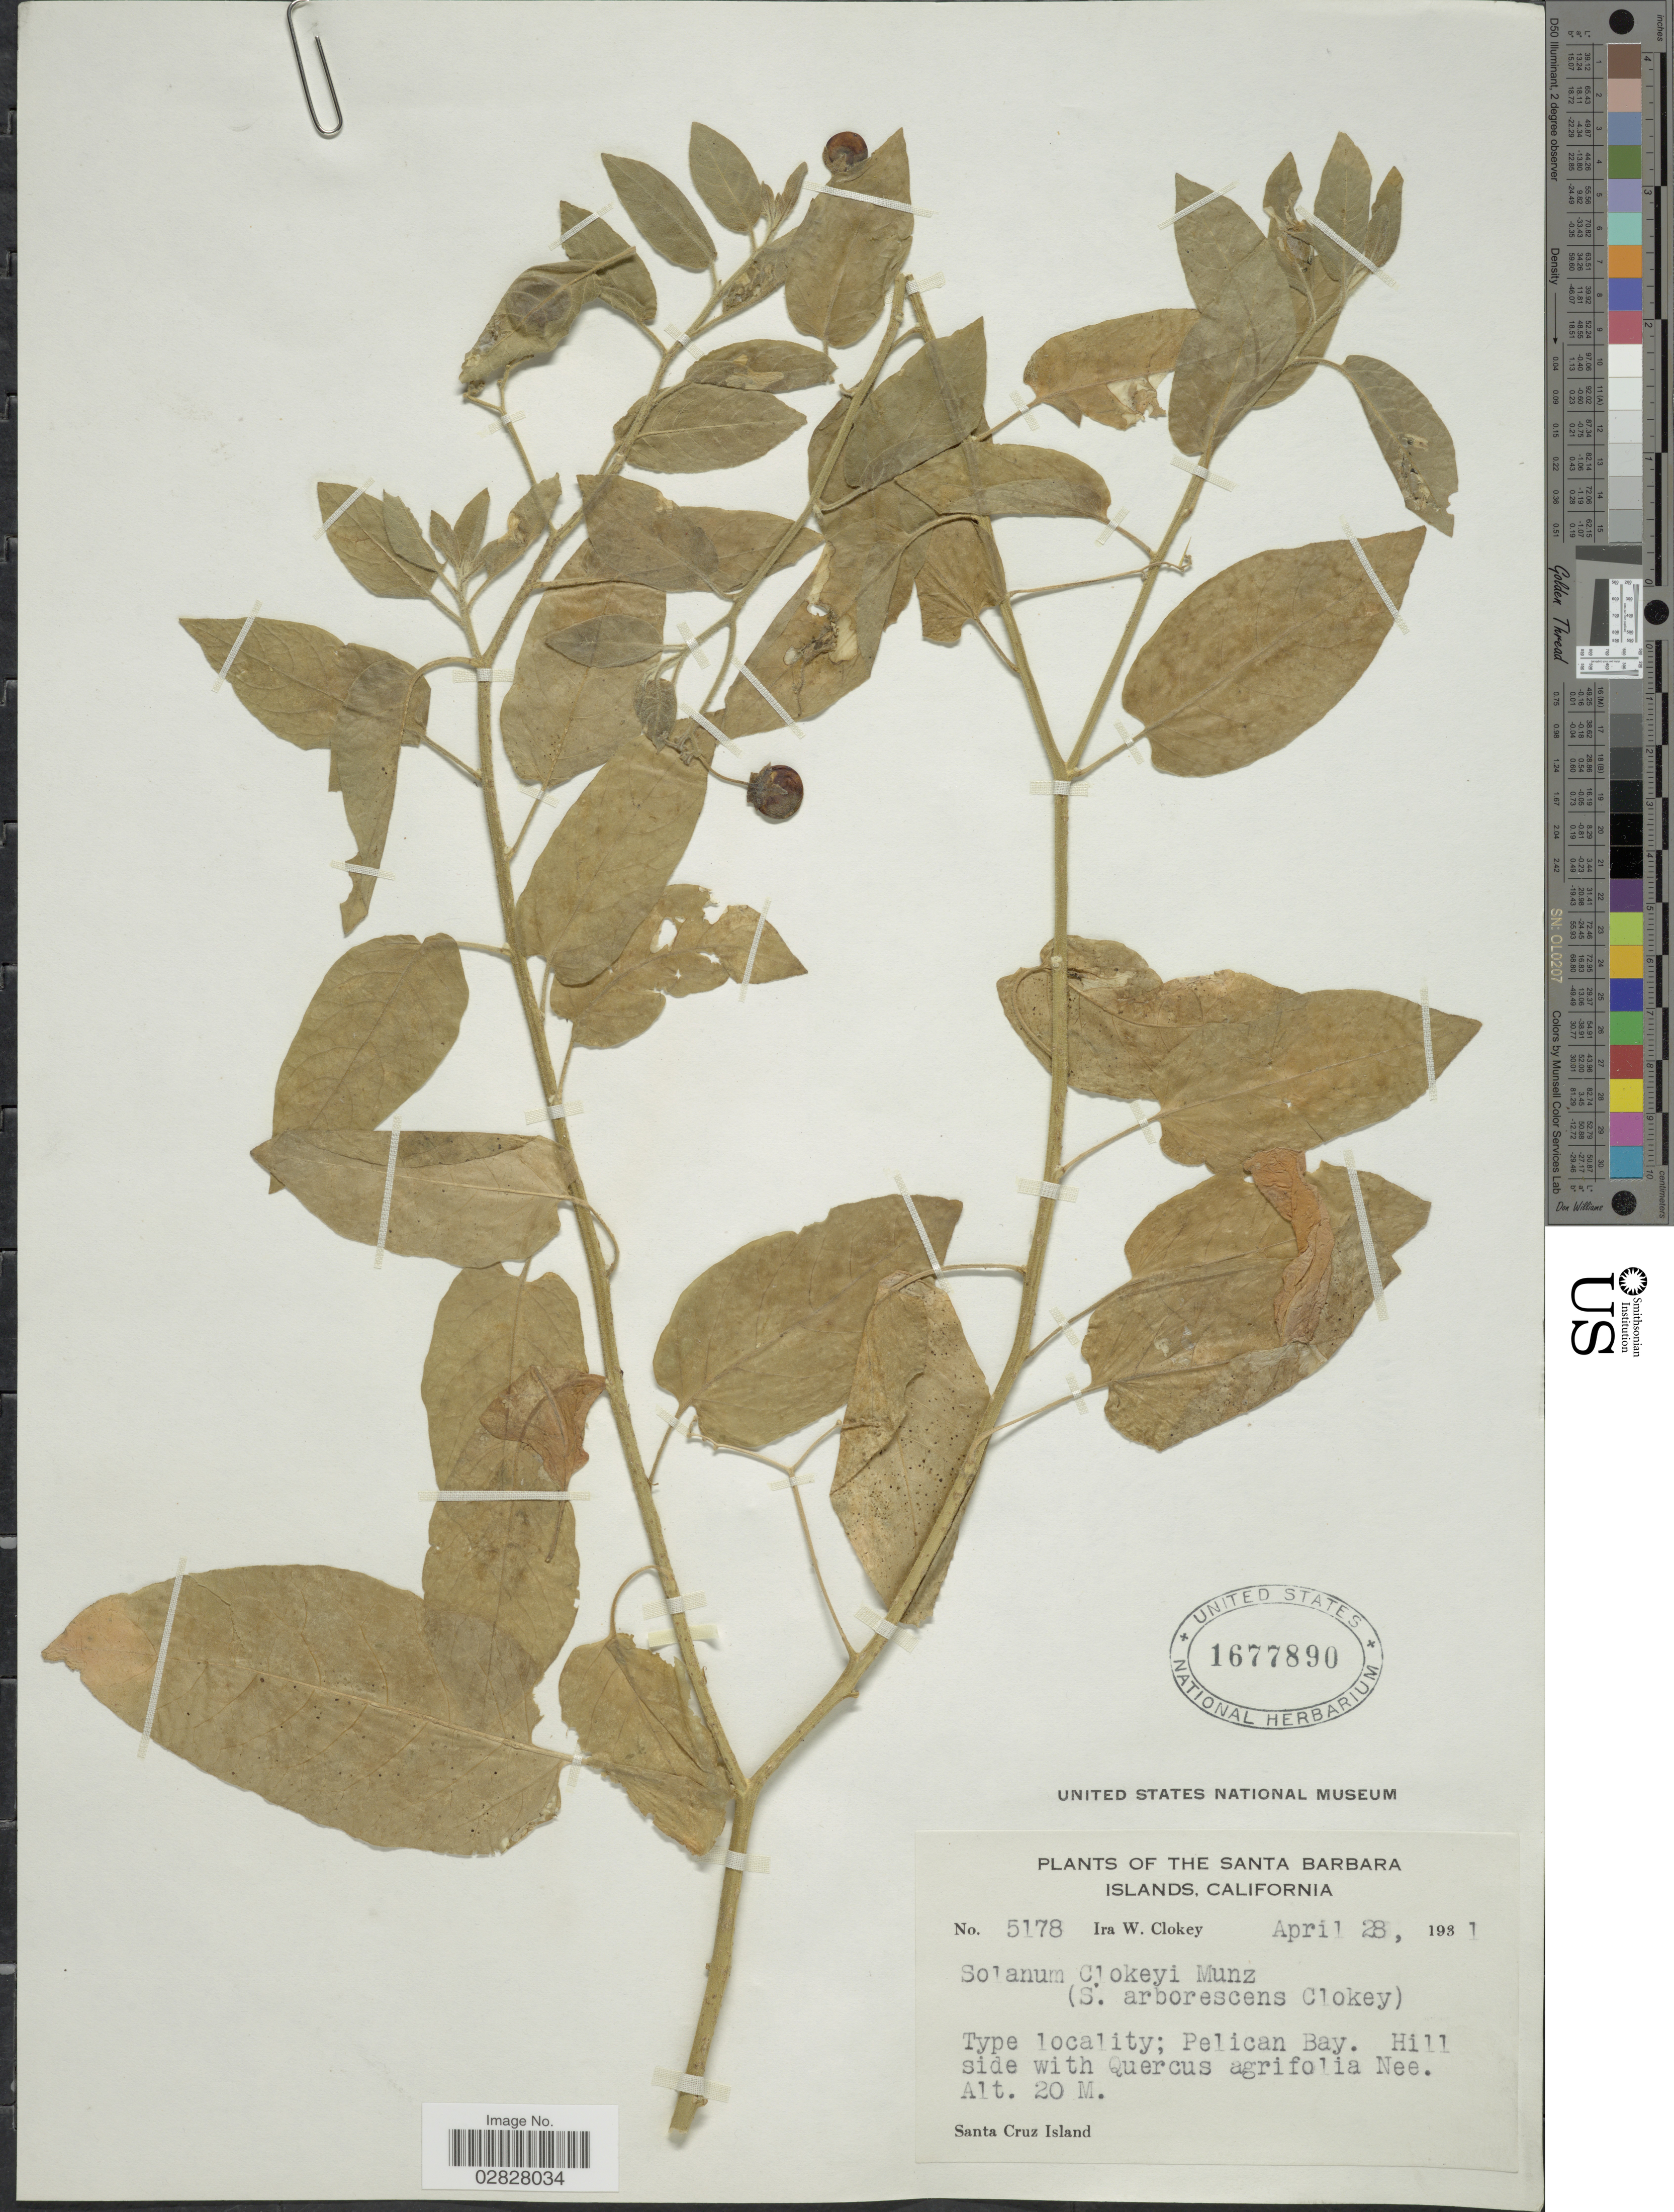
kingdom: Plantae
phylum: Tracheophyta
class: Magnoliopsida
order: Solanales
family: Solanaceae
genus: Solanum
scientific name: Solanum arborescens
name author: Clokey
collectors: I. W. Clokey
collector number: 5178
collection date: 1931-04-28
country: United States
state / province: California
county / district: Santa Barbara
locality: Santa Barbara Islands. Pelican Bay. Santa Cruz Island.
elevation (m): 20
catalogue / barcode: US 1677890